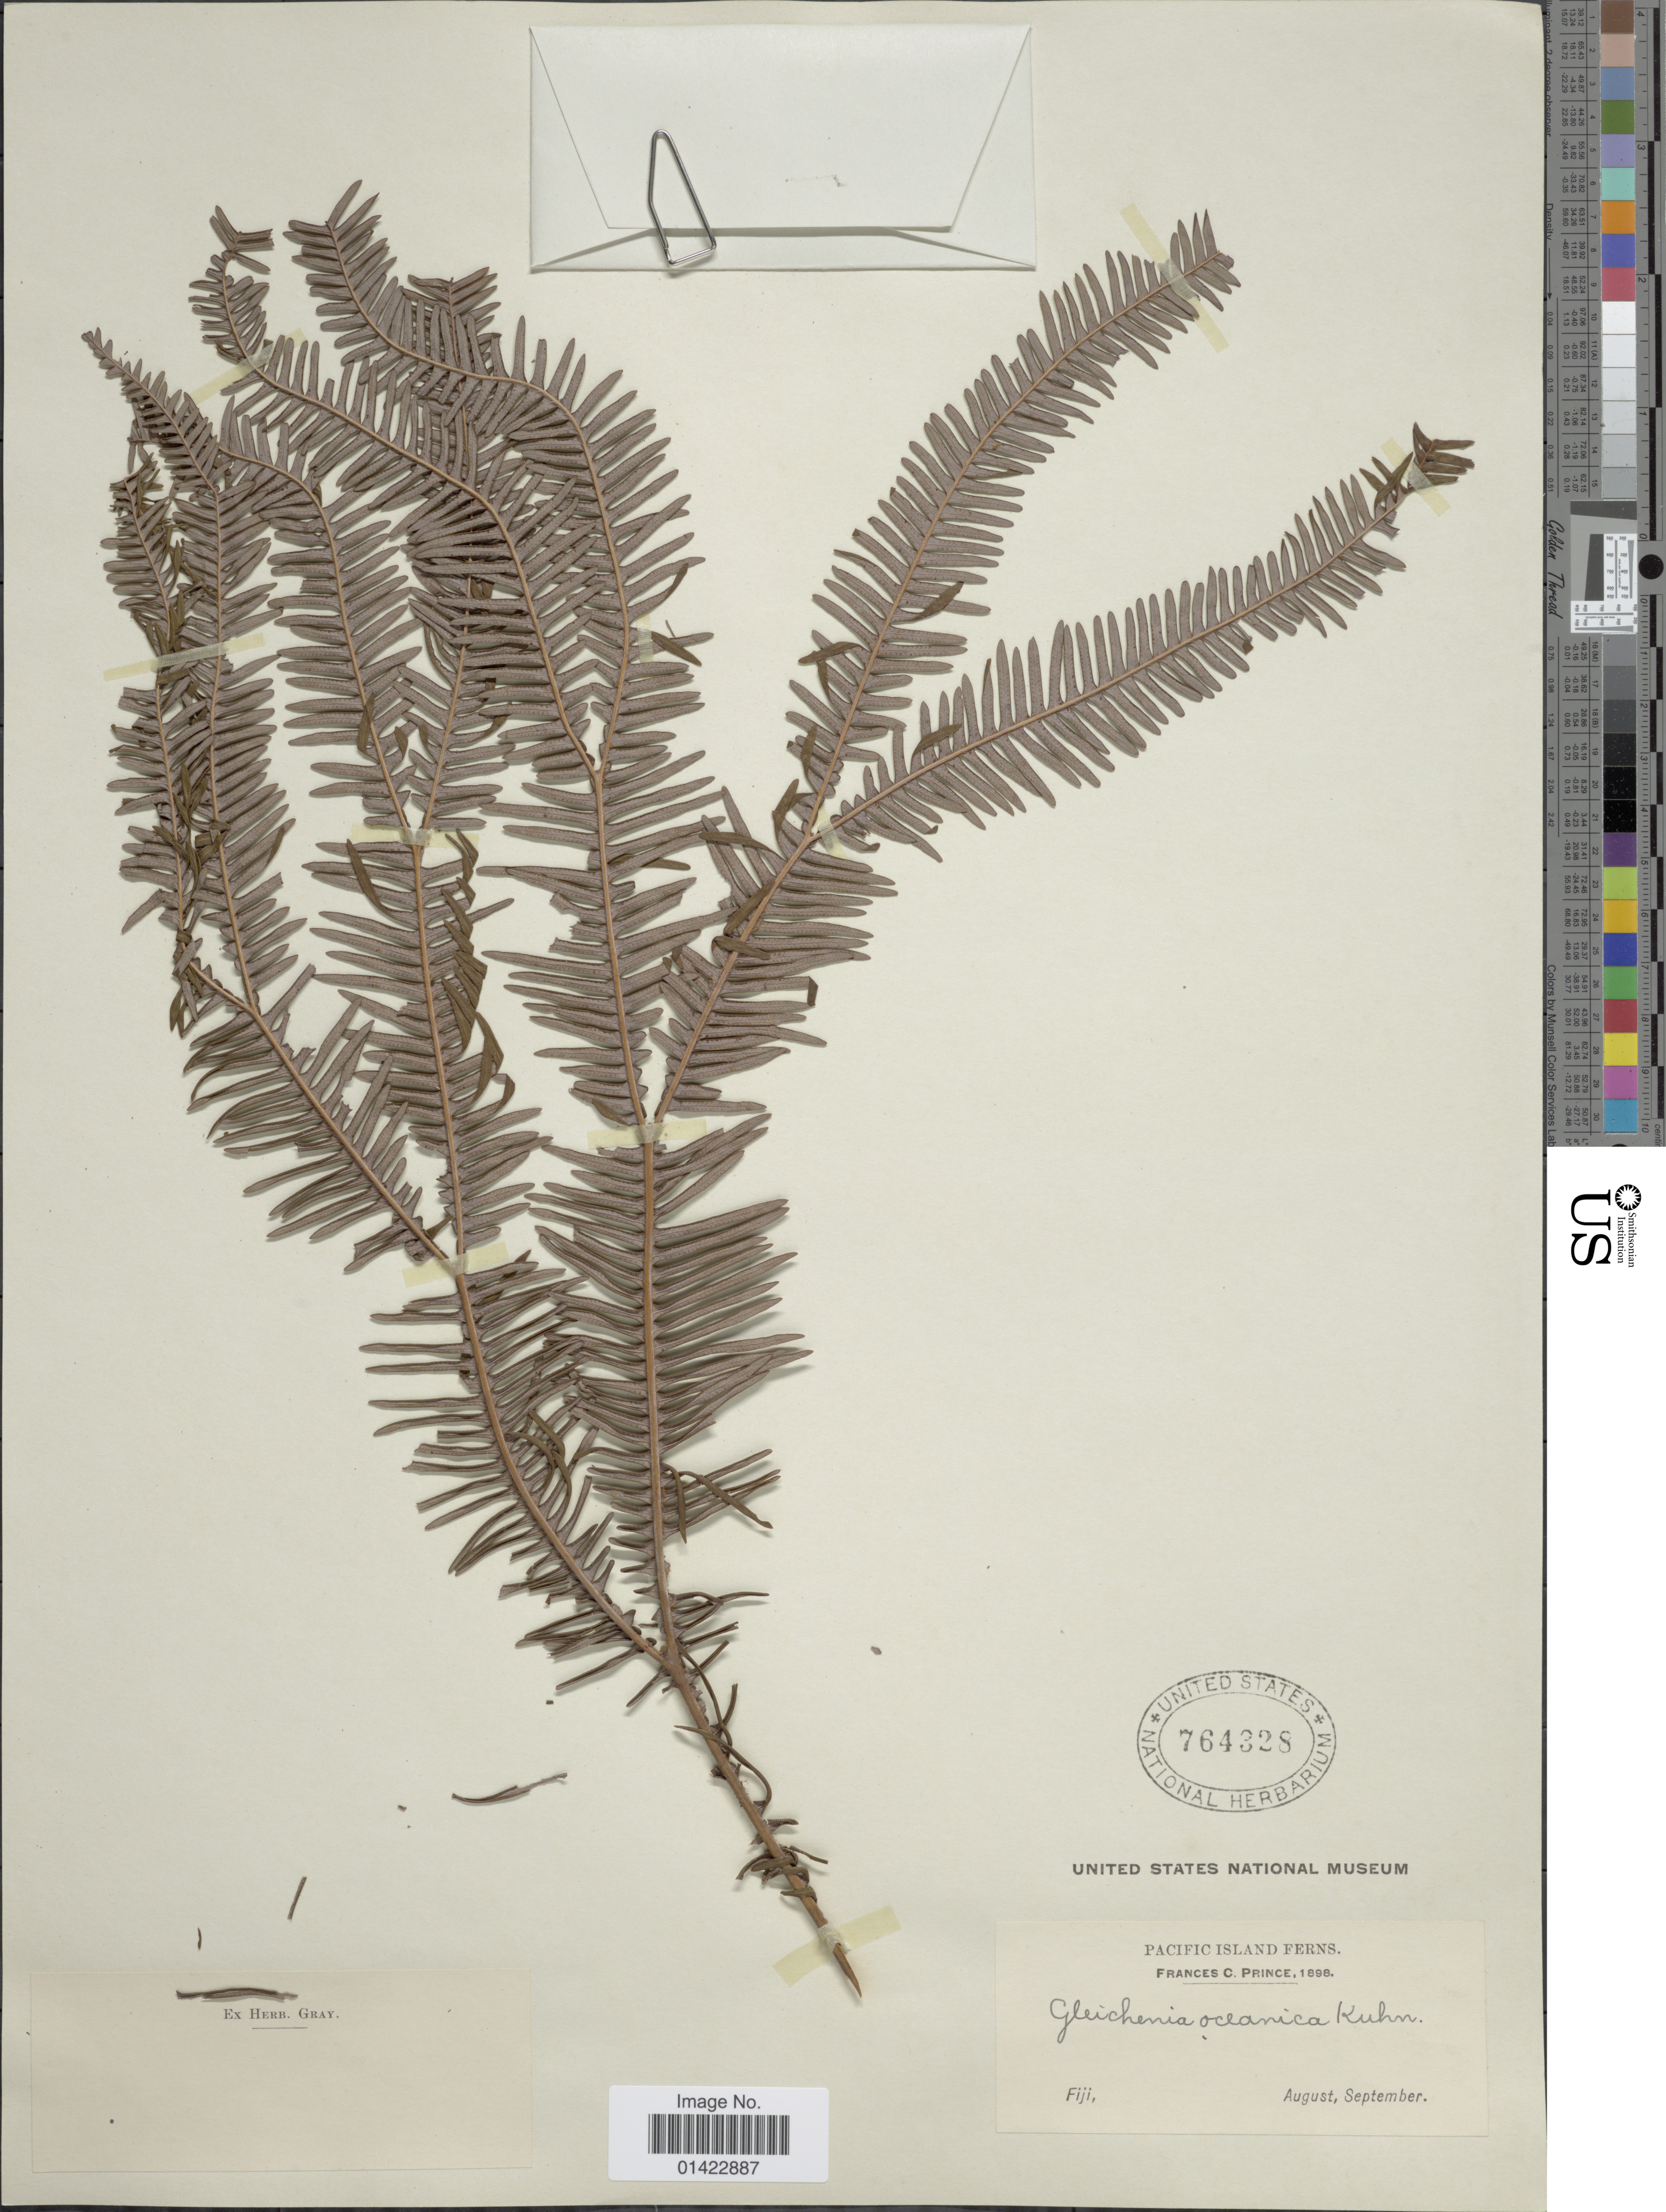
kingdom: Plantae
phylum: Tracheophyta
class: Polypodiopsida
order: Gleicheniales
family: Gleicheniaceae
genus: Sticherus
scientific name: Sticherus oceanicus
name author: (Kuhn) Ching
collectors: F. Prince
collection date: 1898-08/1898-09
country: Fiji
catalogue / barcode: US 764328